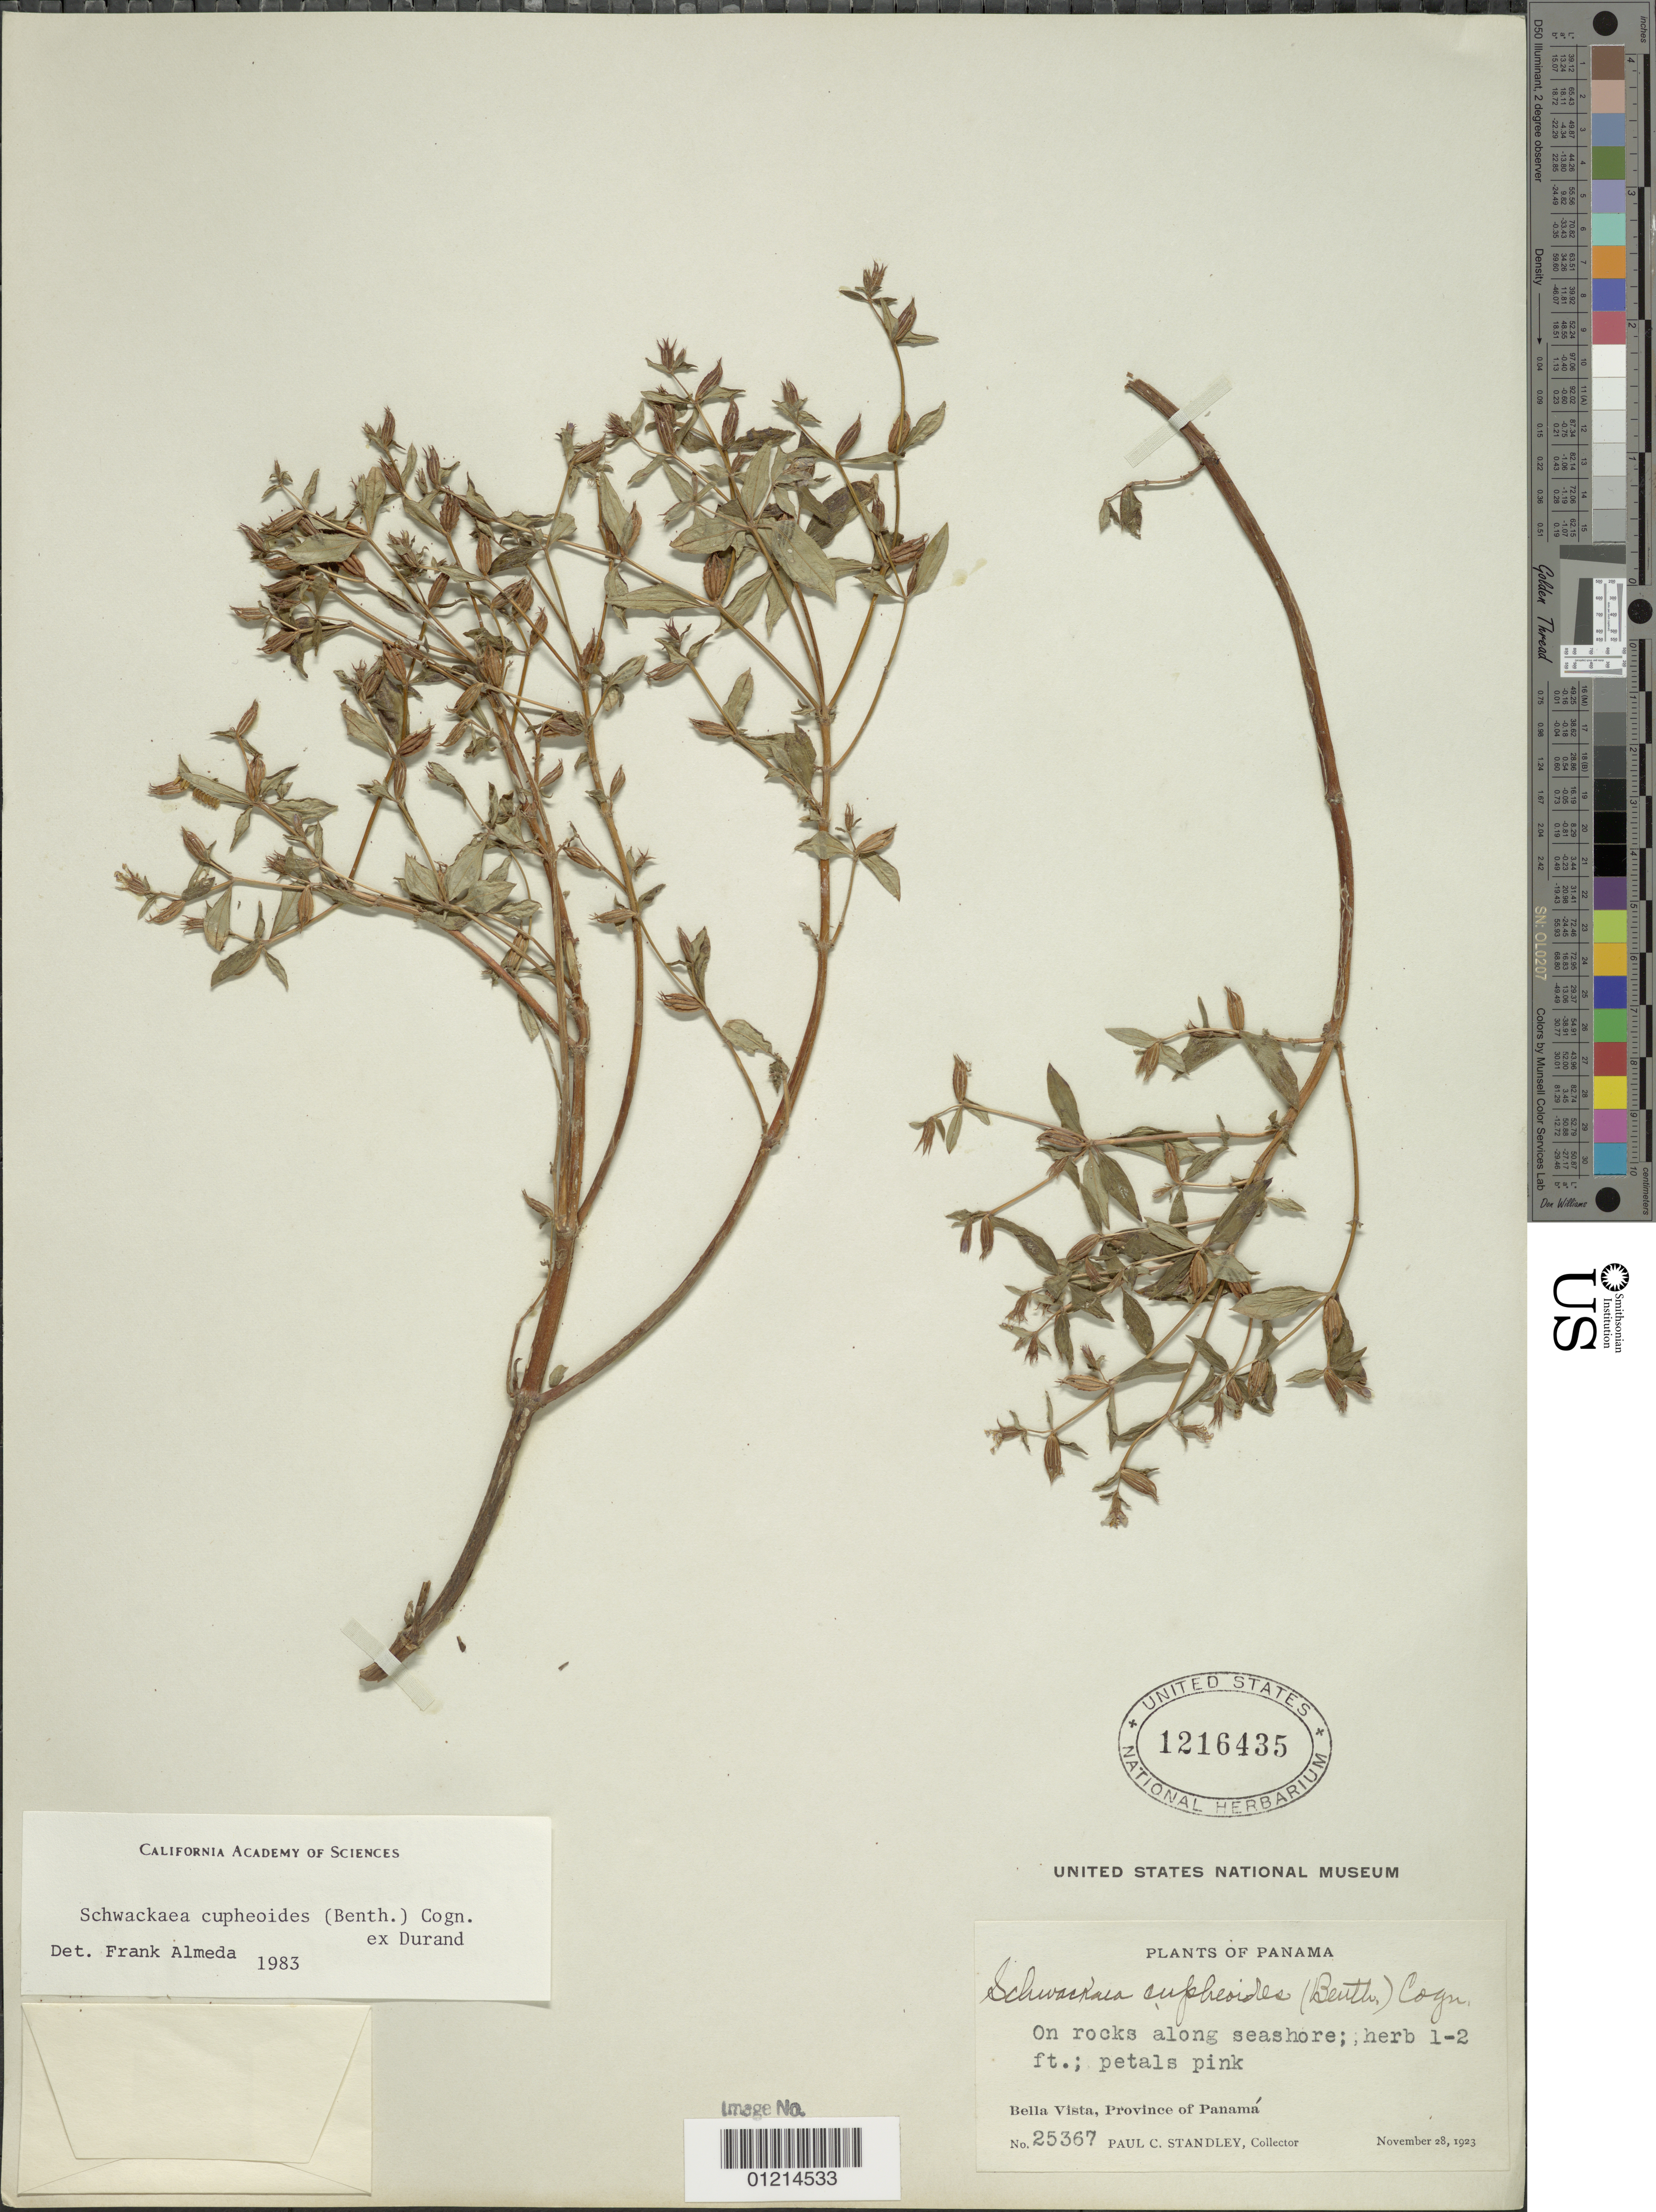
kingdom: Plantae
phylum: Tracheophyta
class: Magnoliopsida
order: Myrtales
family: Melastomataceae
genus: Schwackaea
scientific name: Schwackaea cupheoides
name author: (Benth.) Cogn.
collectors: P. C. Standley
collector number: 25367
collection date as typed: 28 Nov 1923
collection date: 1923-11-28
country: Panama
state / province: Panamá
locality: Bella Vista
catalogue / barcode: US 1216435